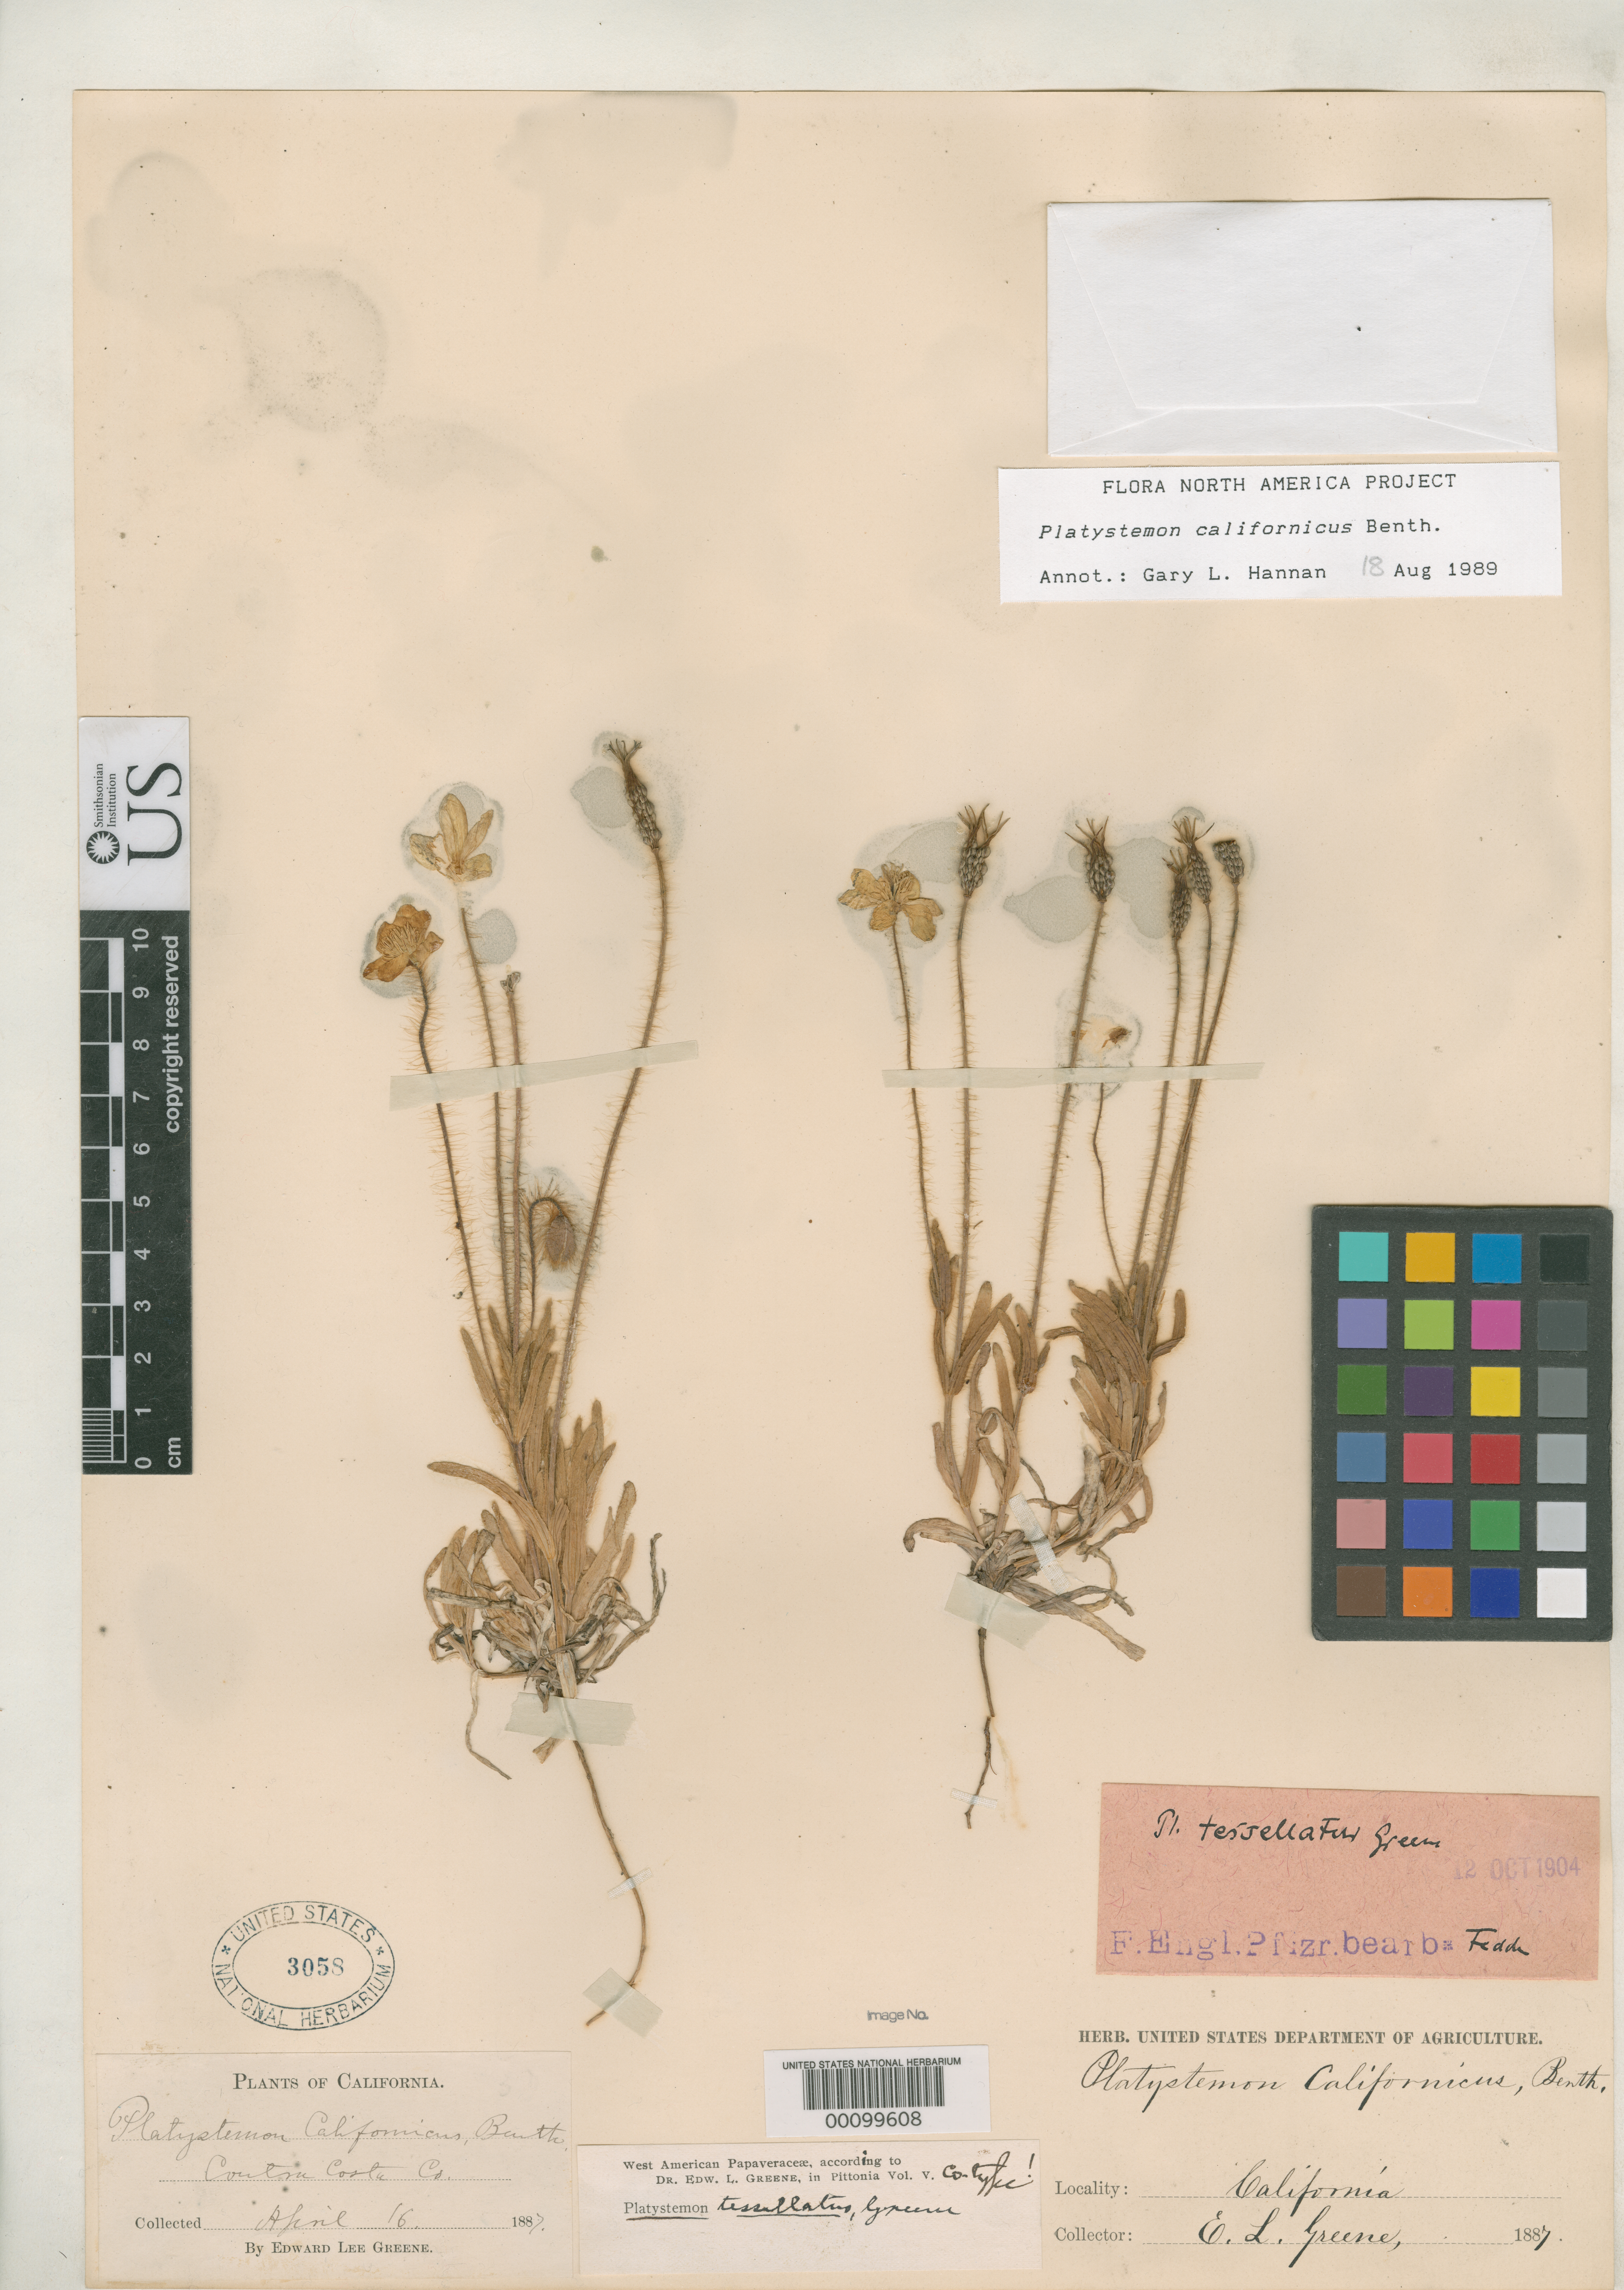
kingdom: Plantae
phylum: Tracheophyta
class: Magnoliopsida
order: Ranunculales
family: Papaveraceae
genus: Platystemon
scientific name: Platystemon tessellatus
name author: Greene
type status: Syntype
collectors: E. L. Greene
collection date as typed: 16 Apr 1887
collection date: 1887-04-16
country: United States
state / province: California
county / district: Alameda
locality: East of Oakland, Briones Hills.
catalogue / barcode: US 3058